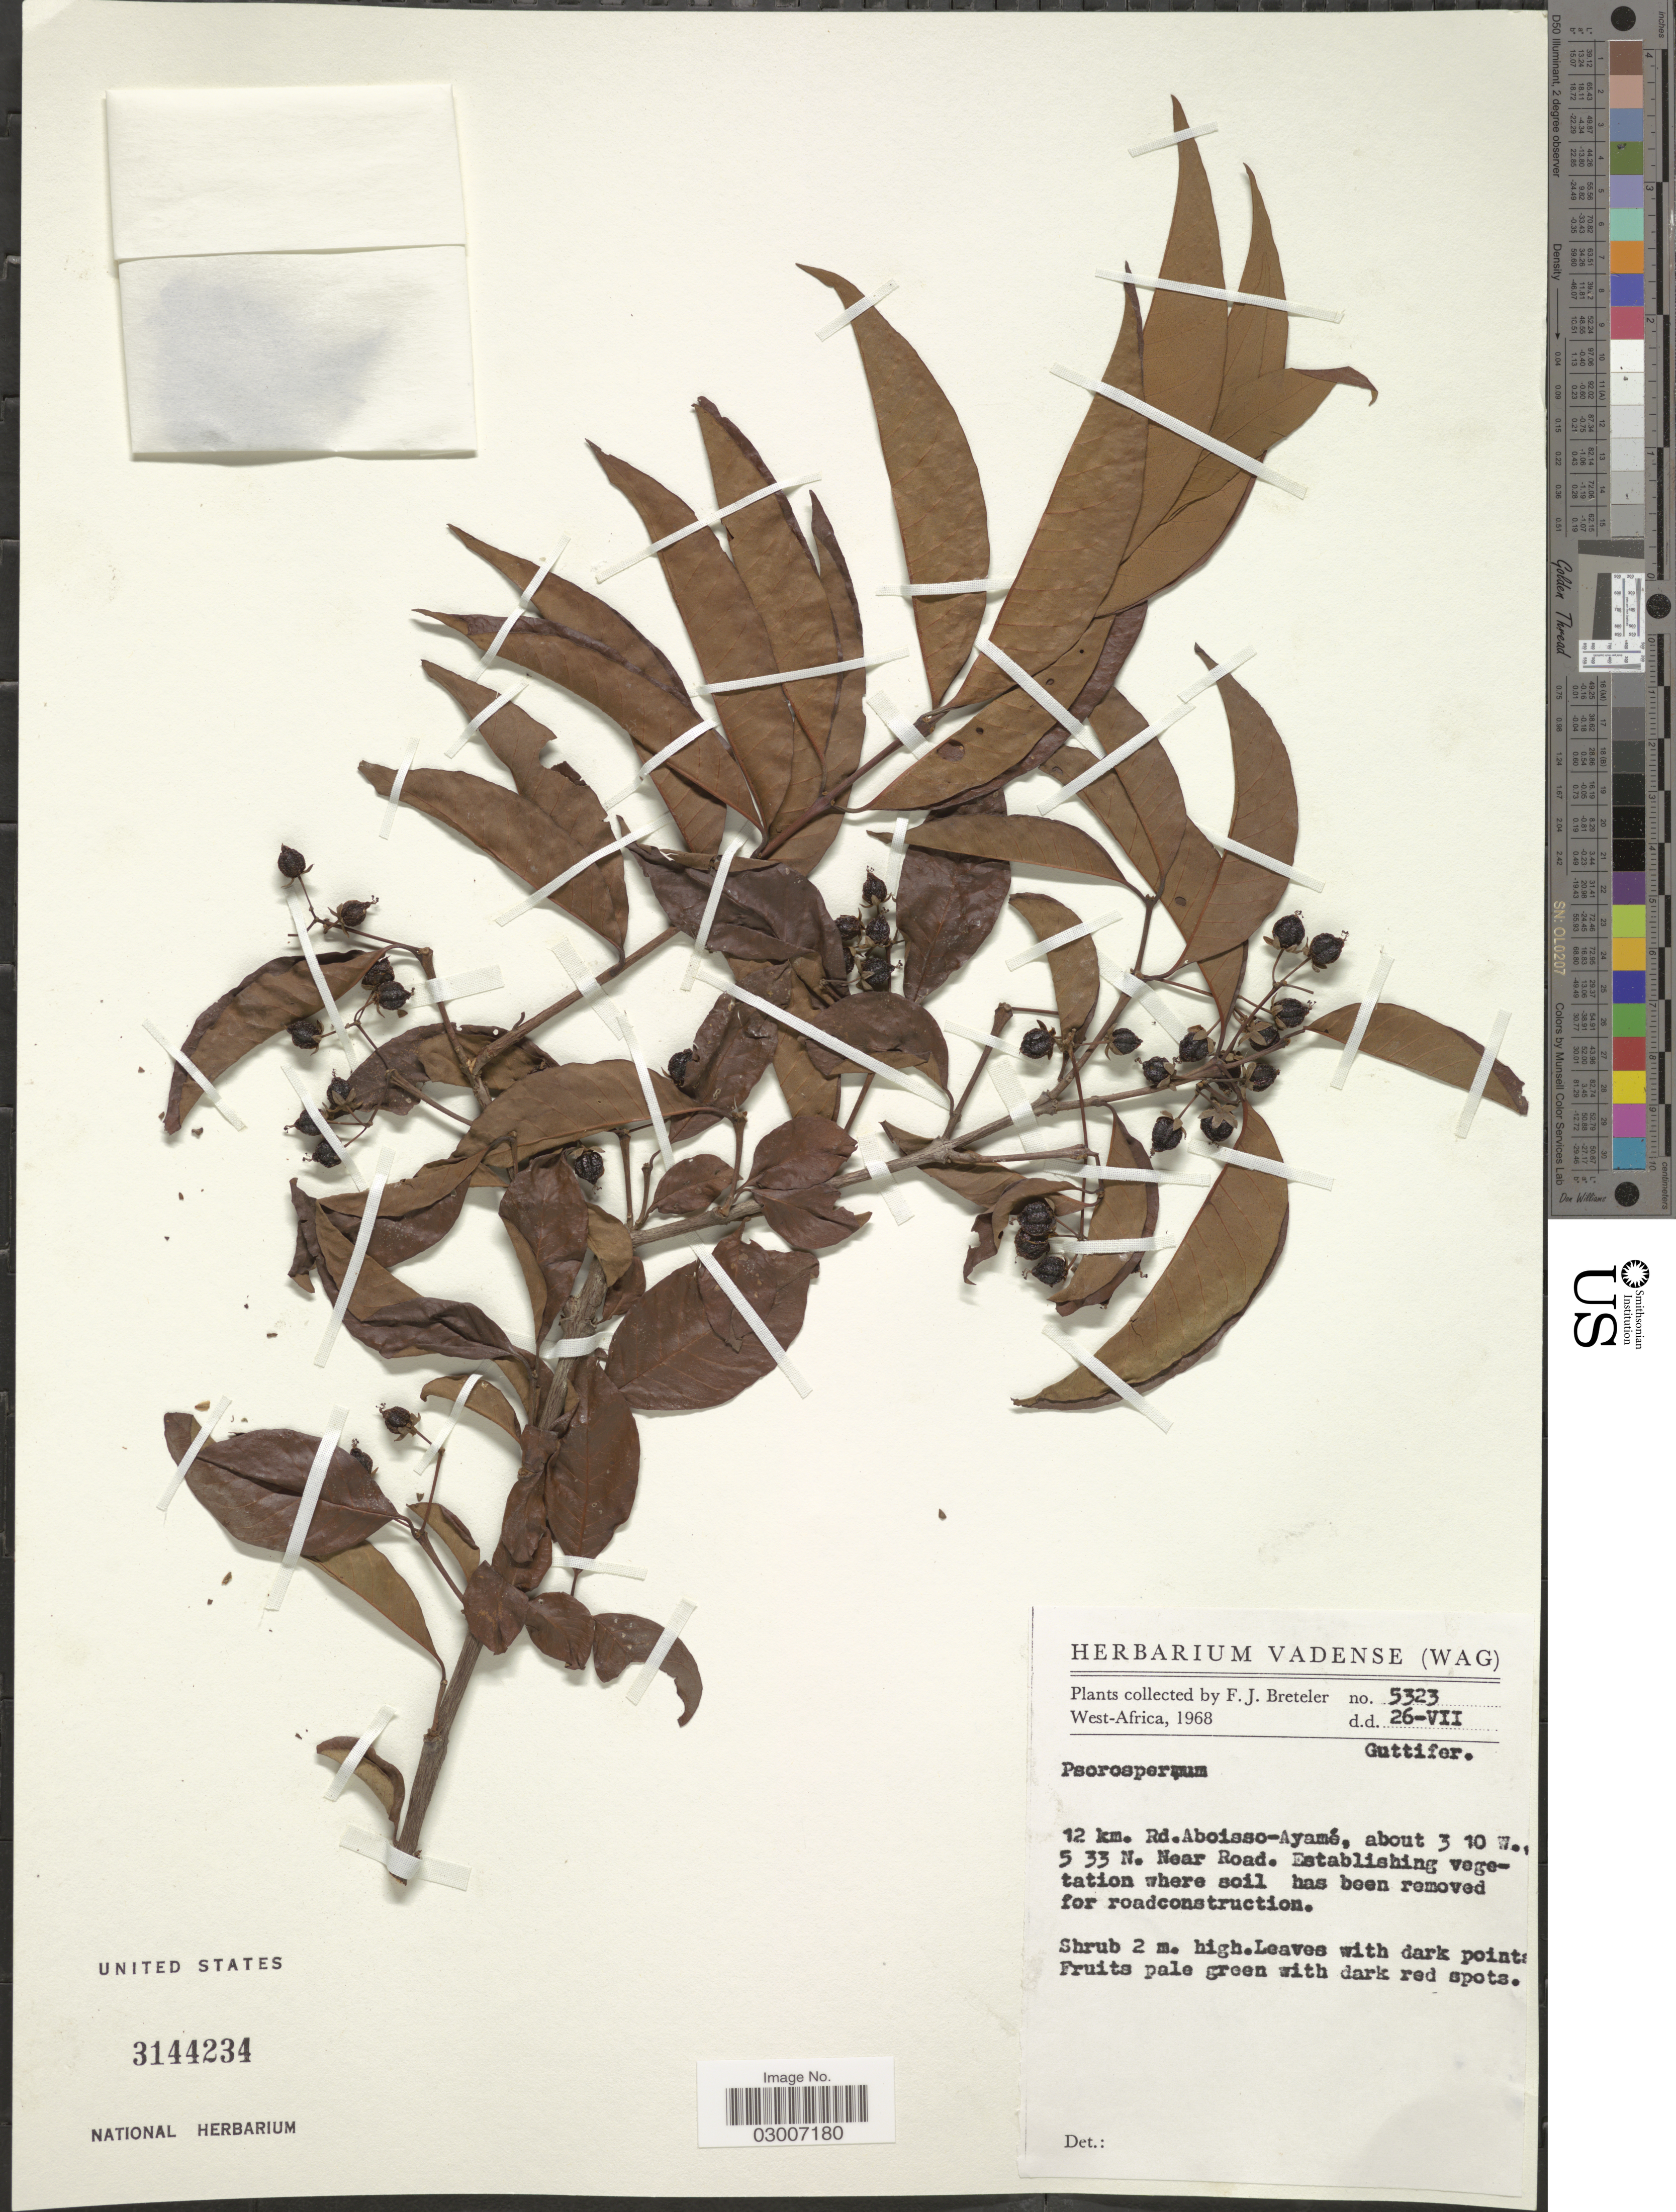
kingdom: Plantae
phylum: Tracheophyta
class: Magnoliopsida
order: Malpighiales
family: Hypericaceae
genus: Psorospermum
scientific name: Psorospermum sp.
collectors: F. J. Breteler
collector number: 5323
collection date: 1968-07-26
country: Ivory Coast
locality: West-Africa. 12 km. Rd. Aboisso-Ayamé. Near Road.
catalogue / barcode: US 3144234